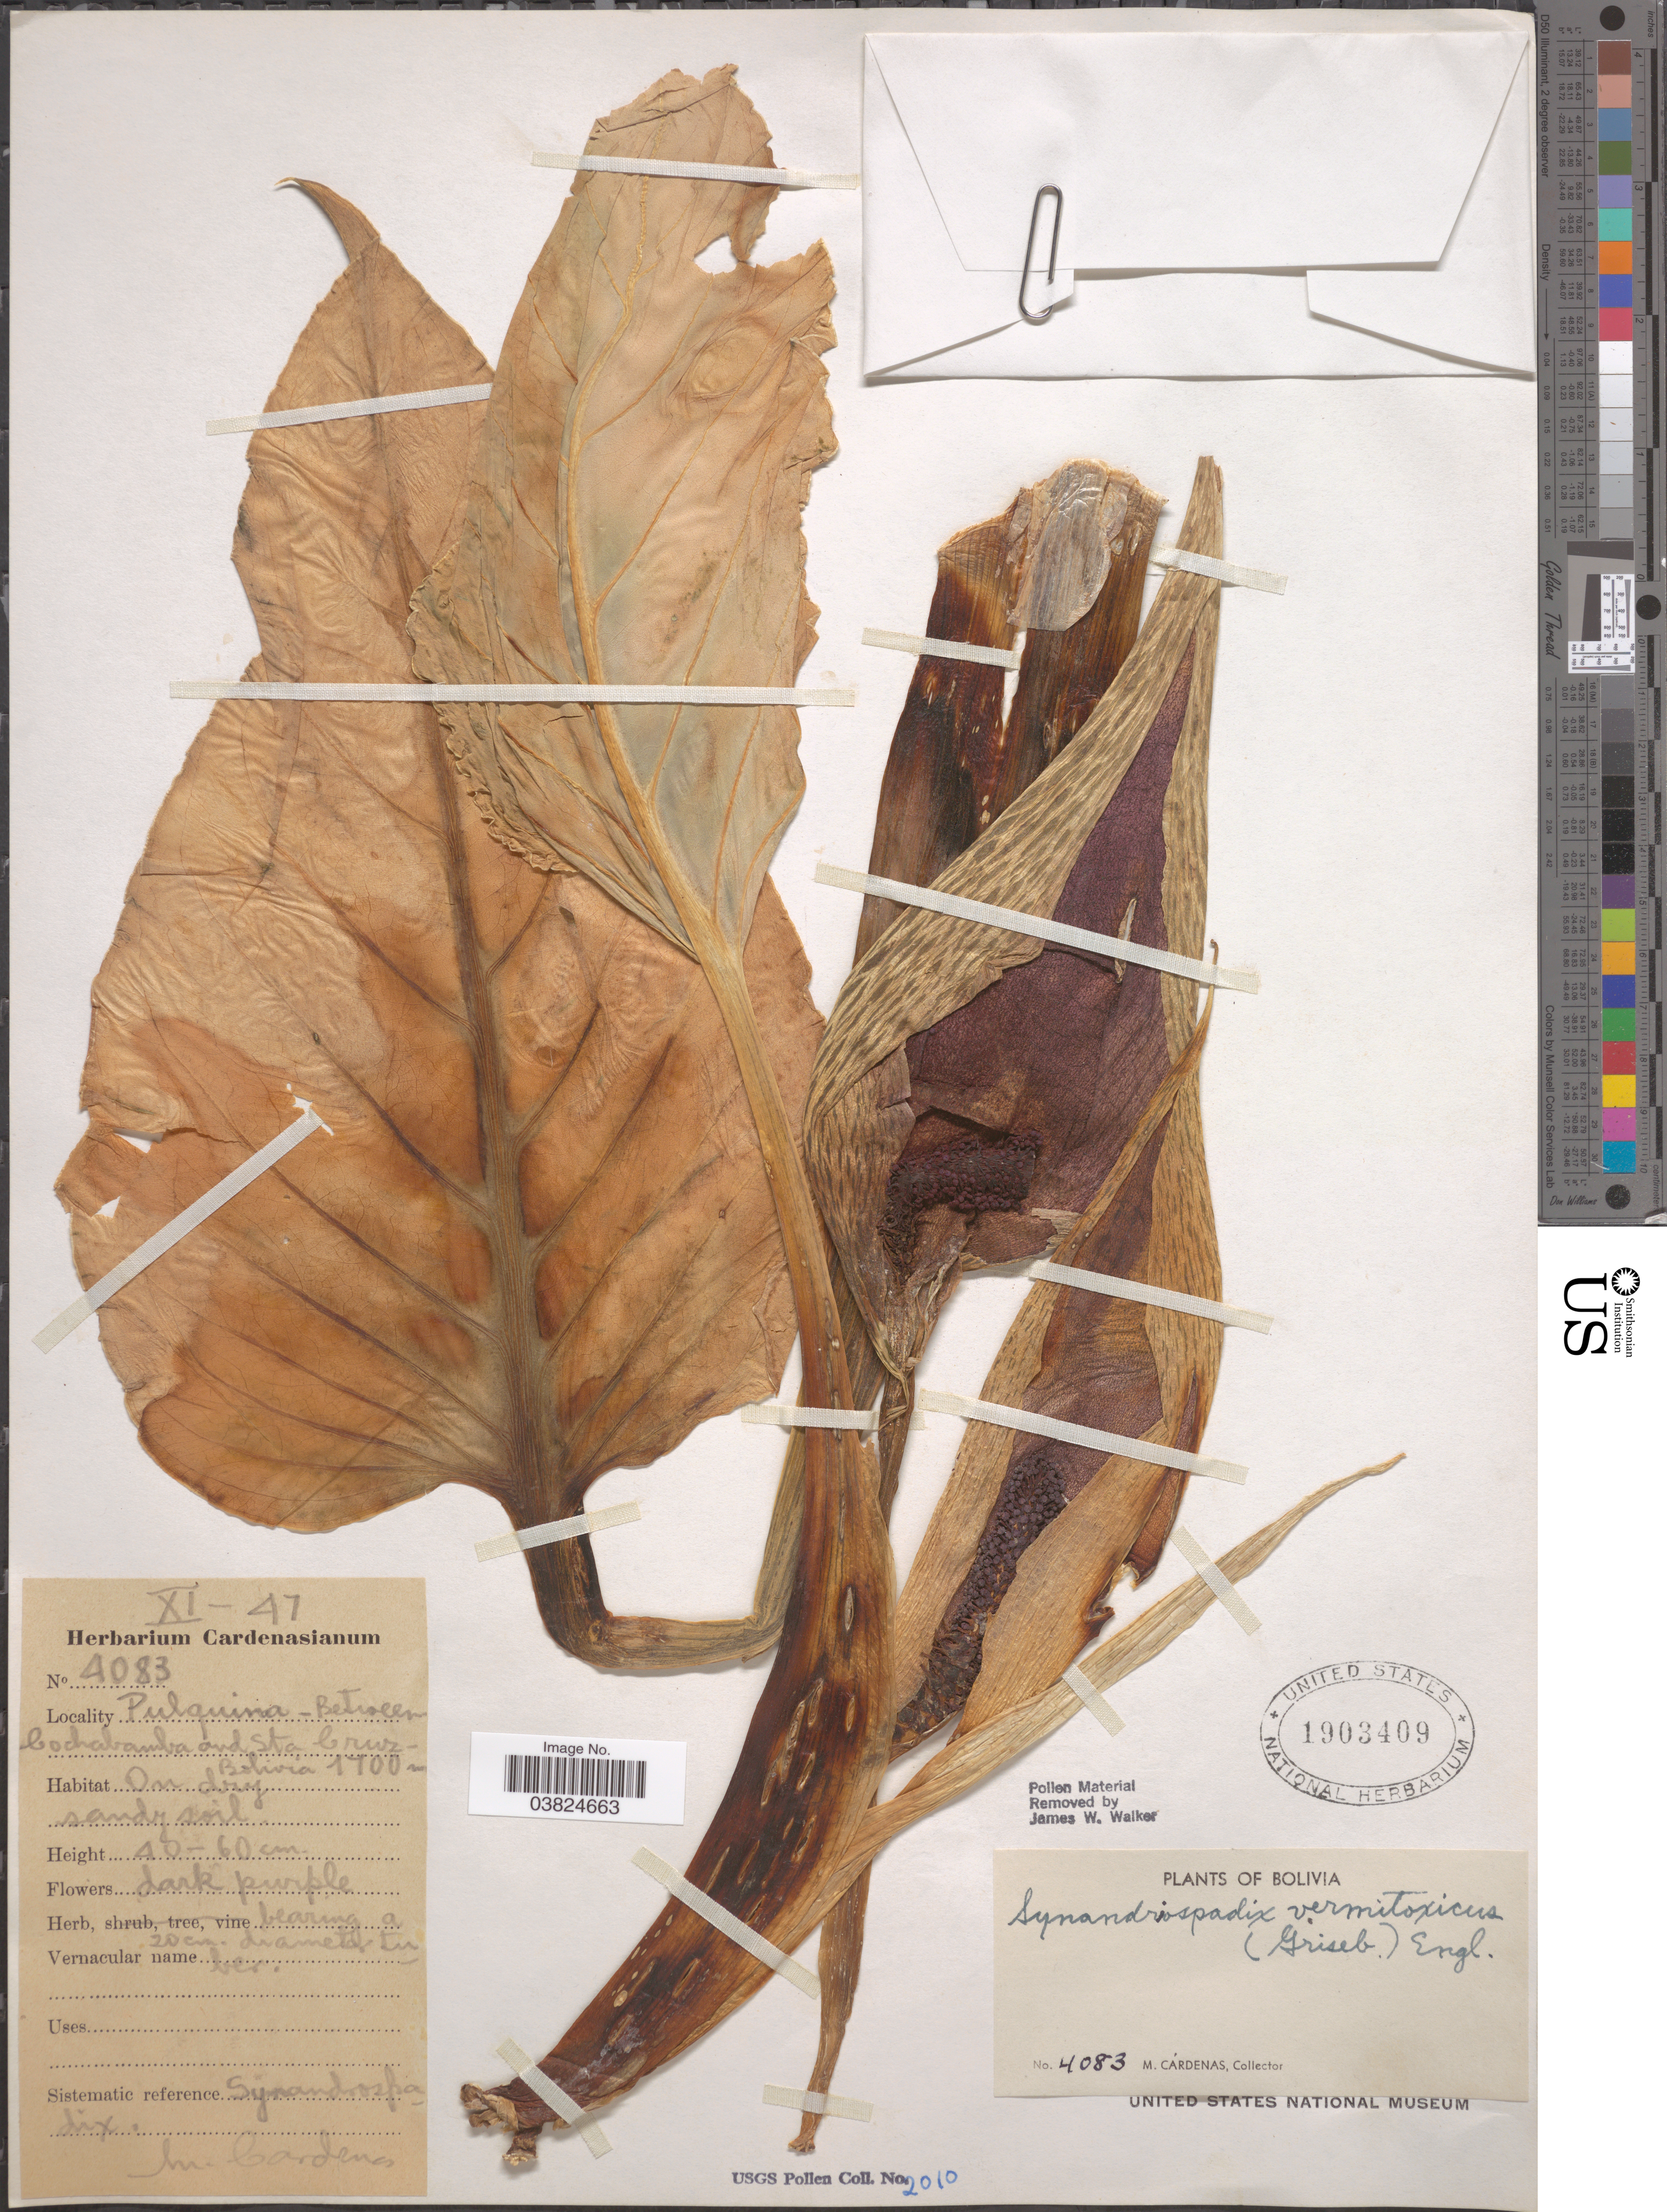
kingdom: Plantae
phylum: Tracheophyta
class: Liliopsida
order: Alismatales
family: Araceae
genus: Synandrospadix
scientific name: Synandrospadix vermitoxicus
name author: (Griseb.) Engl.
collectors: M. Cárdenas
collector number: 4083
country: Bolivia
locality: Pulquina- Between Cochabamba and Sta Cruz.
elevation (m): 1700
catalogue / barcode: US 1903409